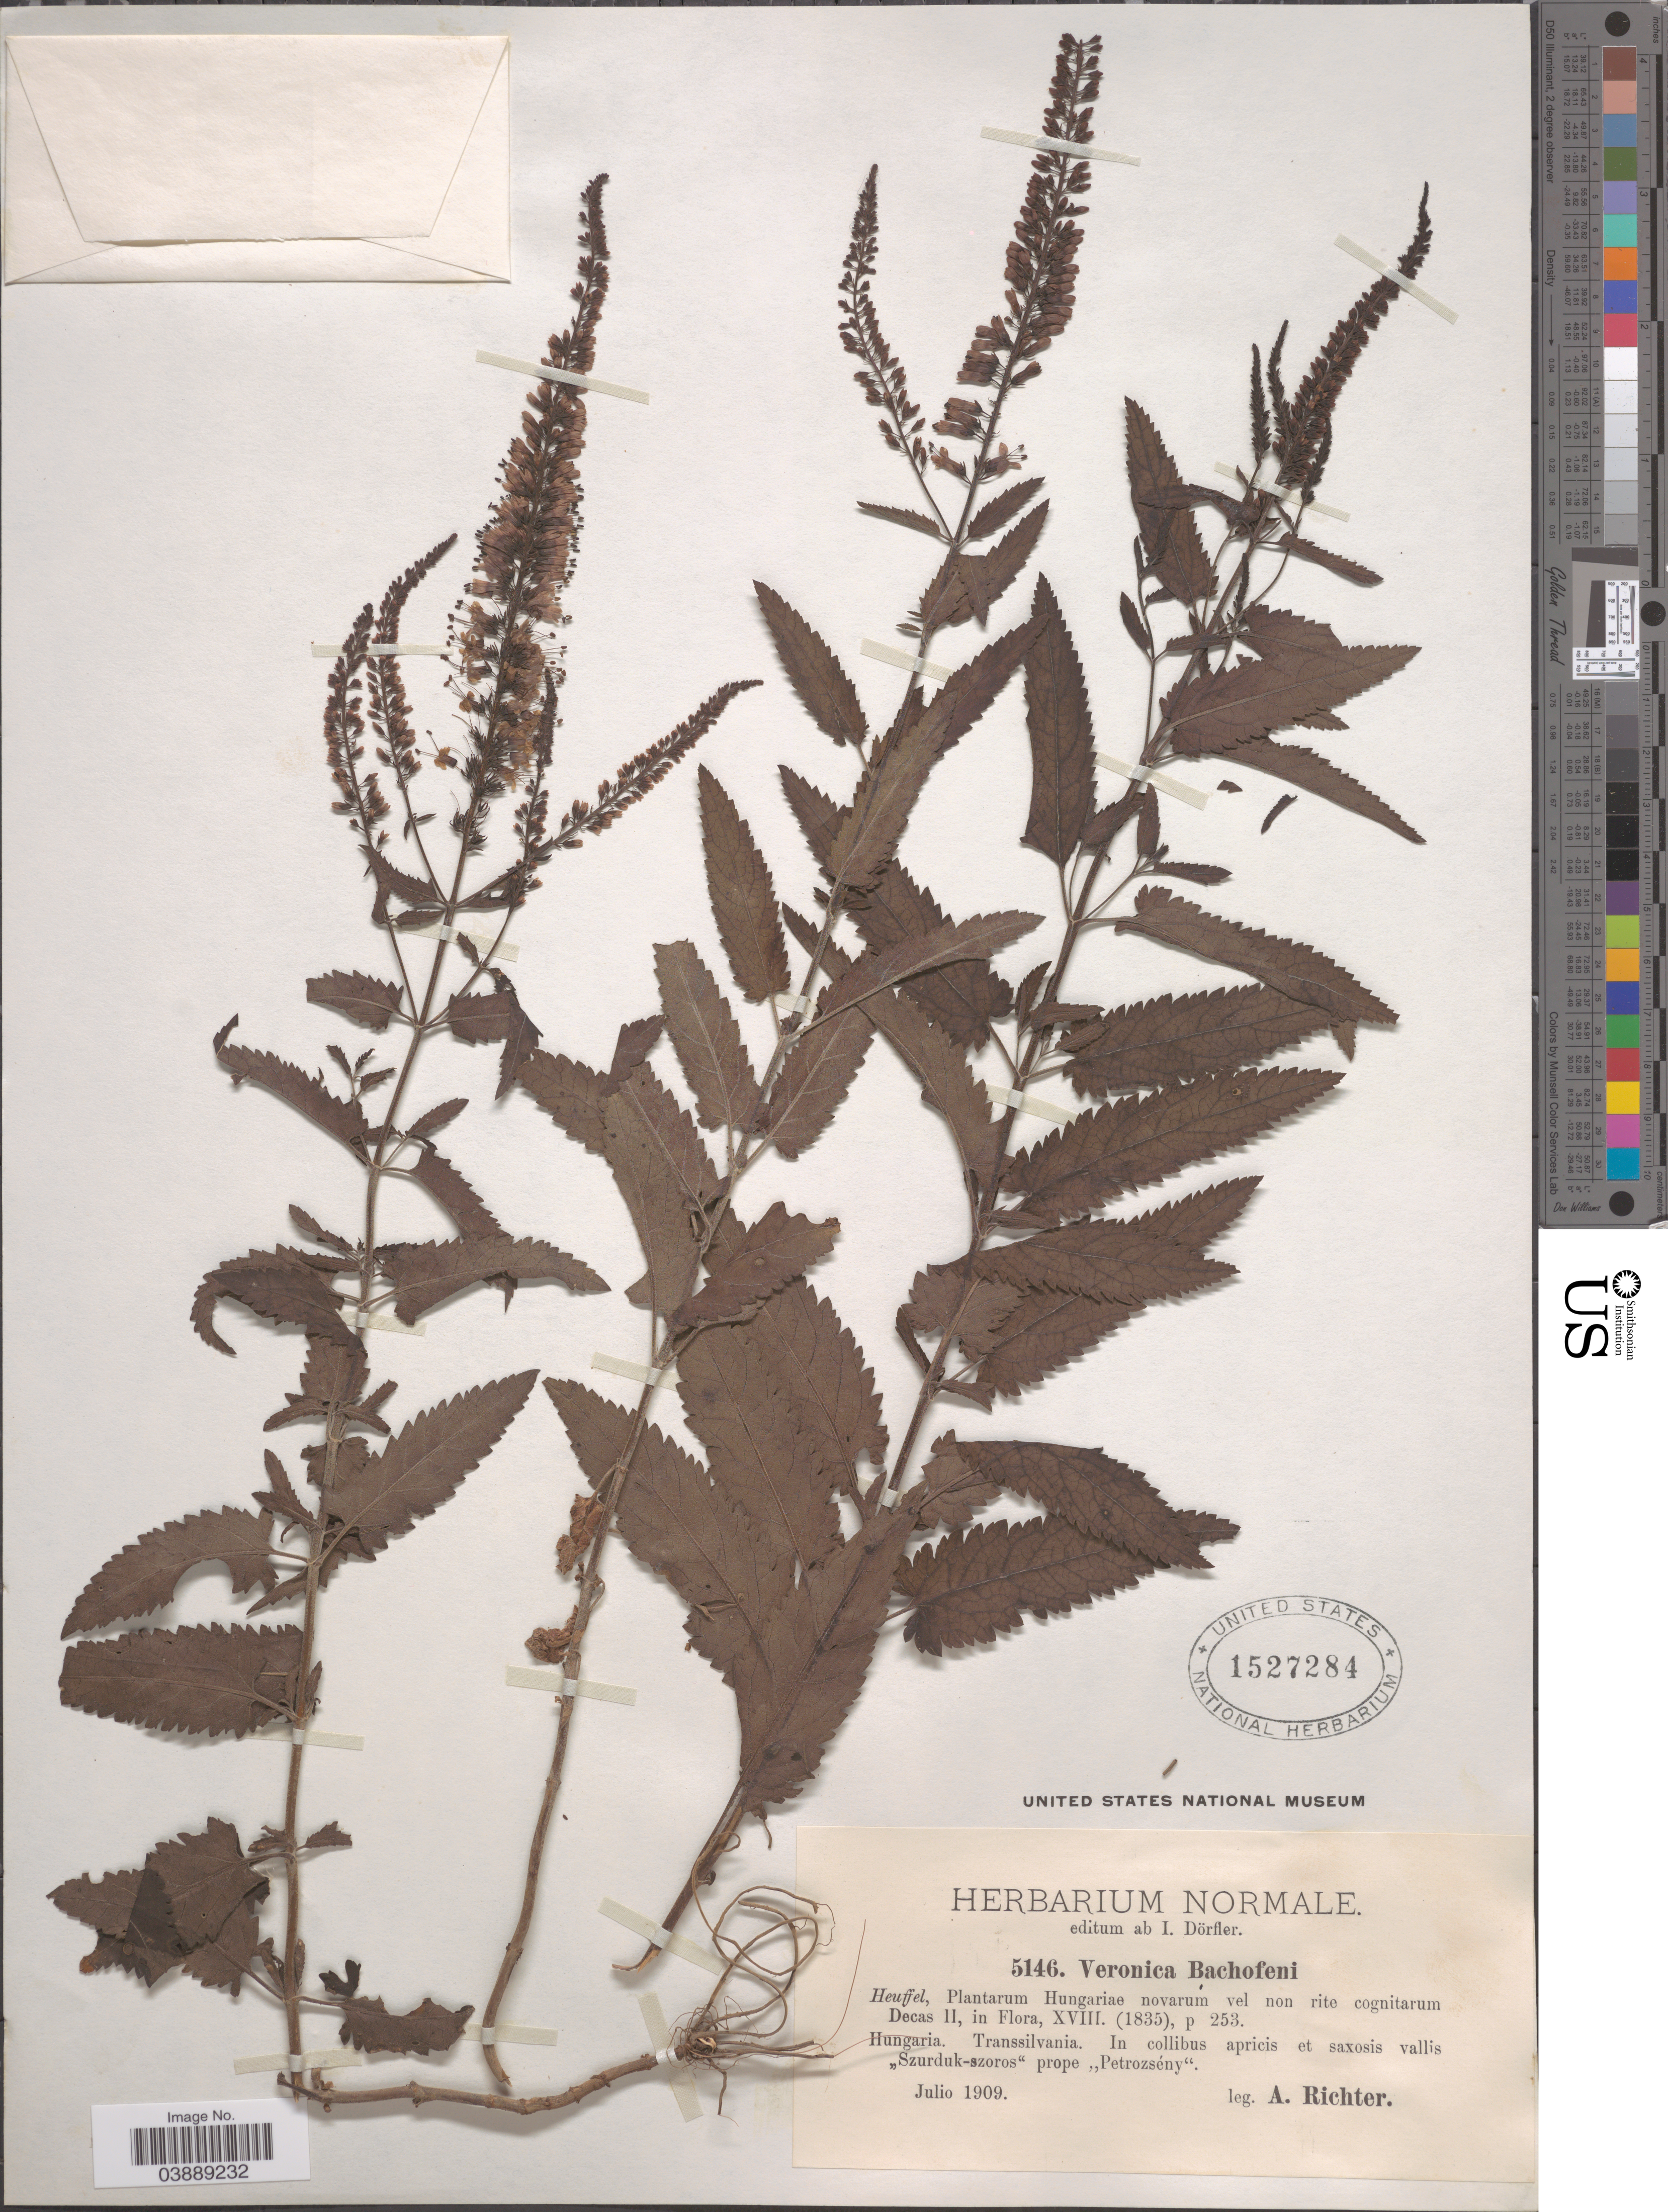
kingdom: Plantae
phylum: Tracheophyta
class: Magnoliopsida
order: Lamiales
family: Plantaginaceae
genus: Veronica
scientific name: Veronica bachofenii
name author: Heuff.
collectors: A. Richter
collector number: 5146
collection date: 1909-07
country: Hungary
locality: Hungaria. Transsilvania. In collibus apricis et saxosis vallis ,,Szurduk-szoros' prope ,, Petroszeny'.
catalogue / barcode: US 1527284